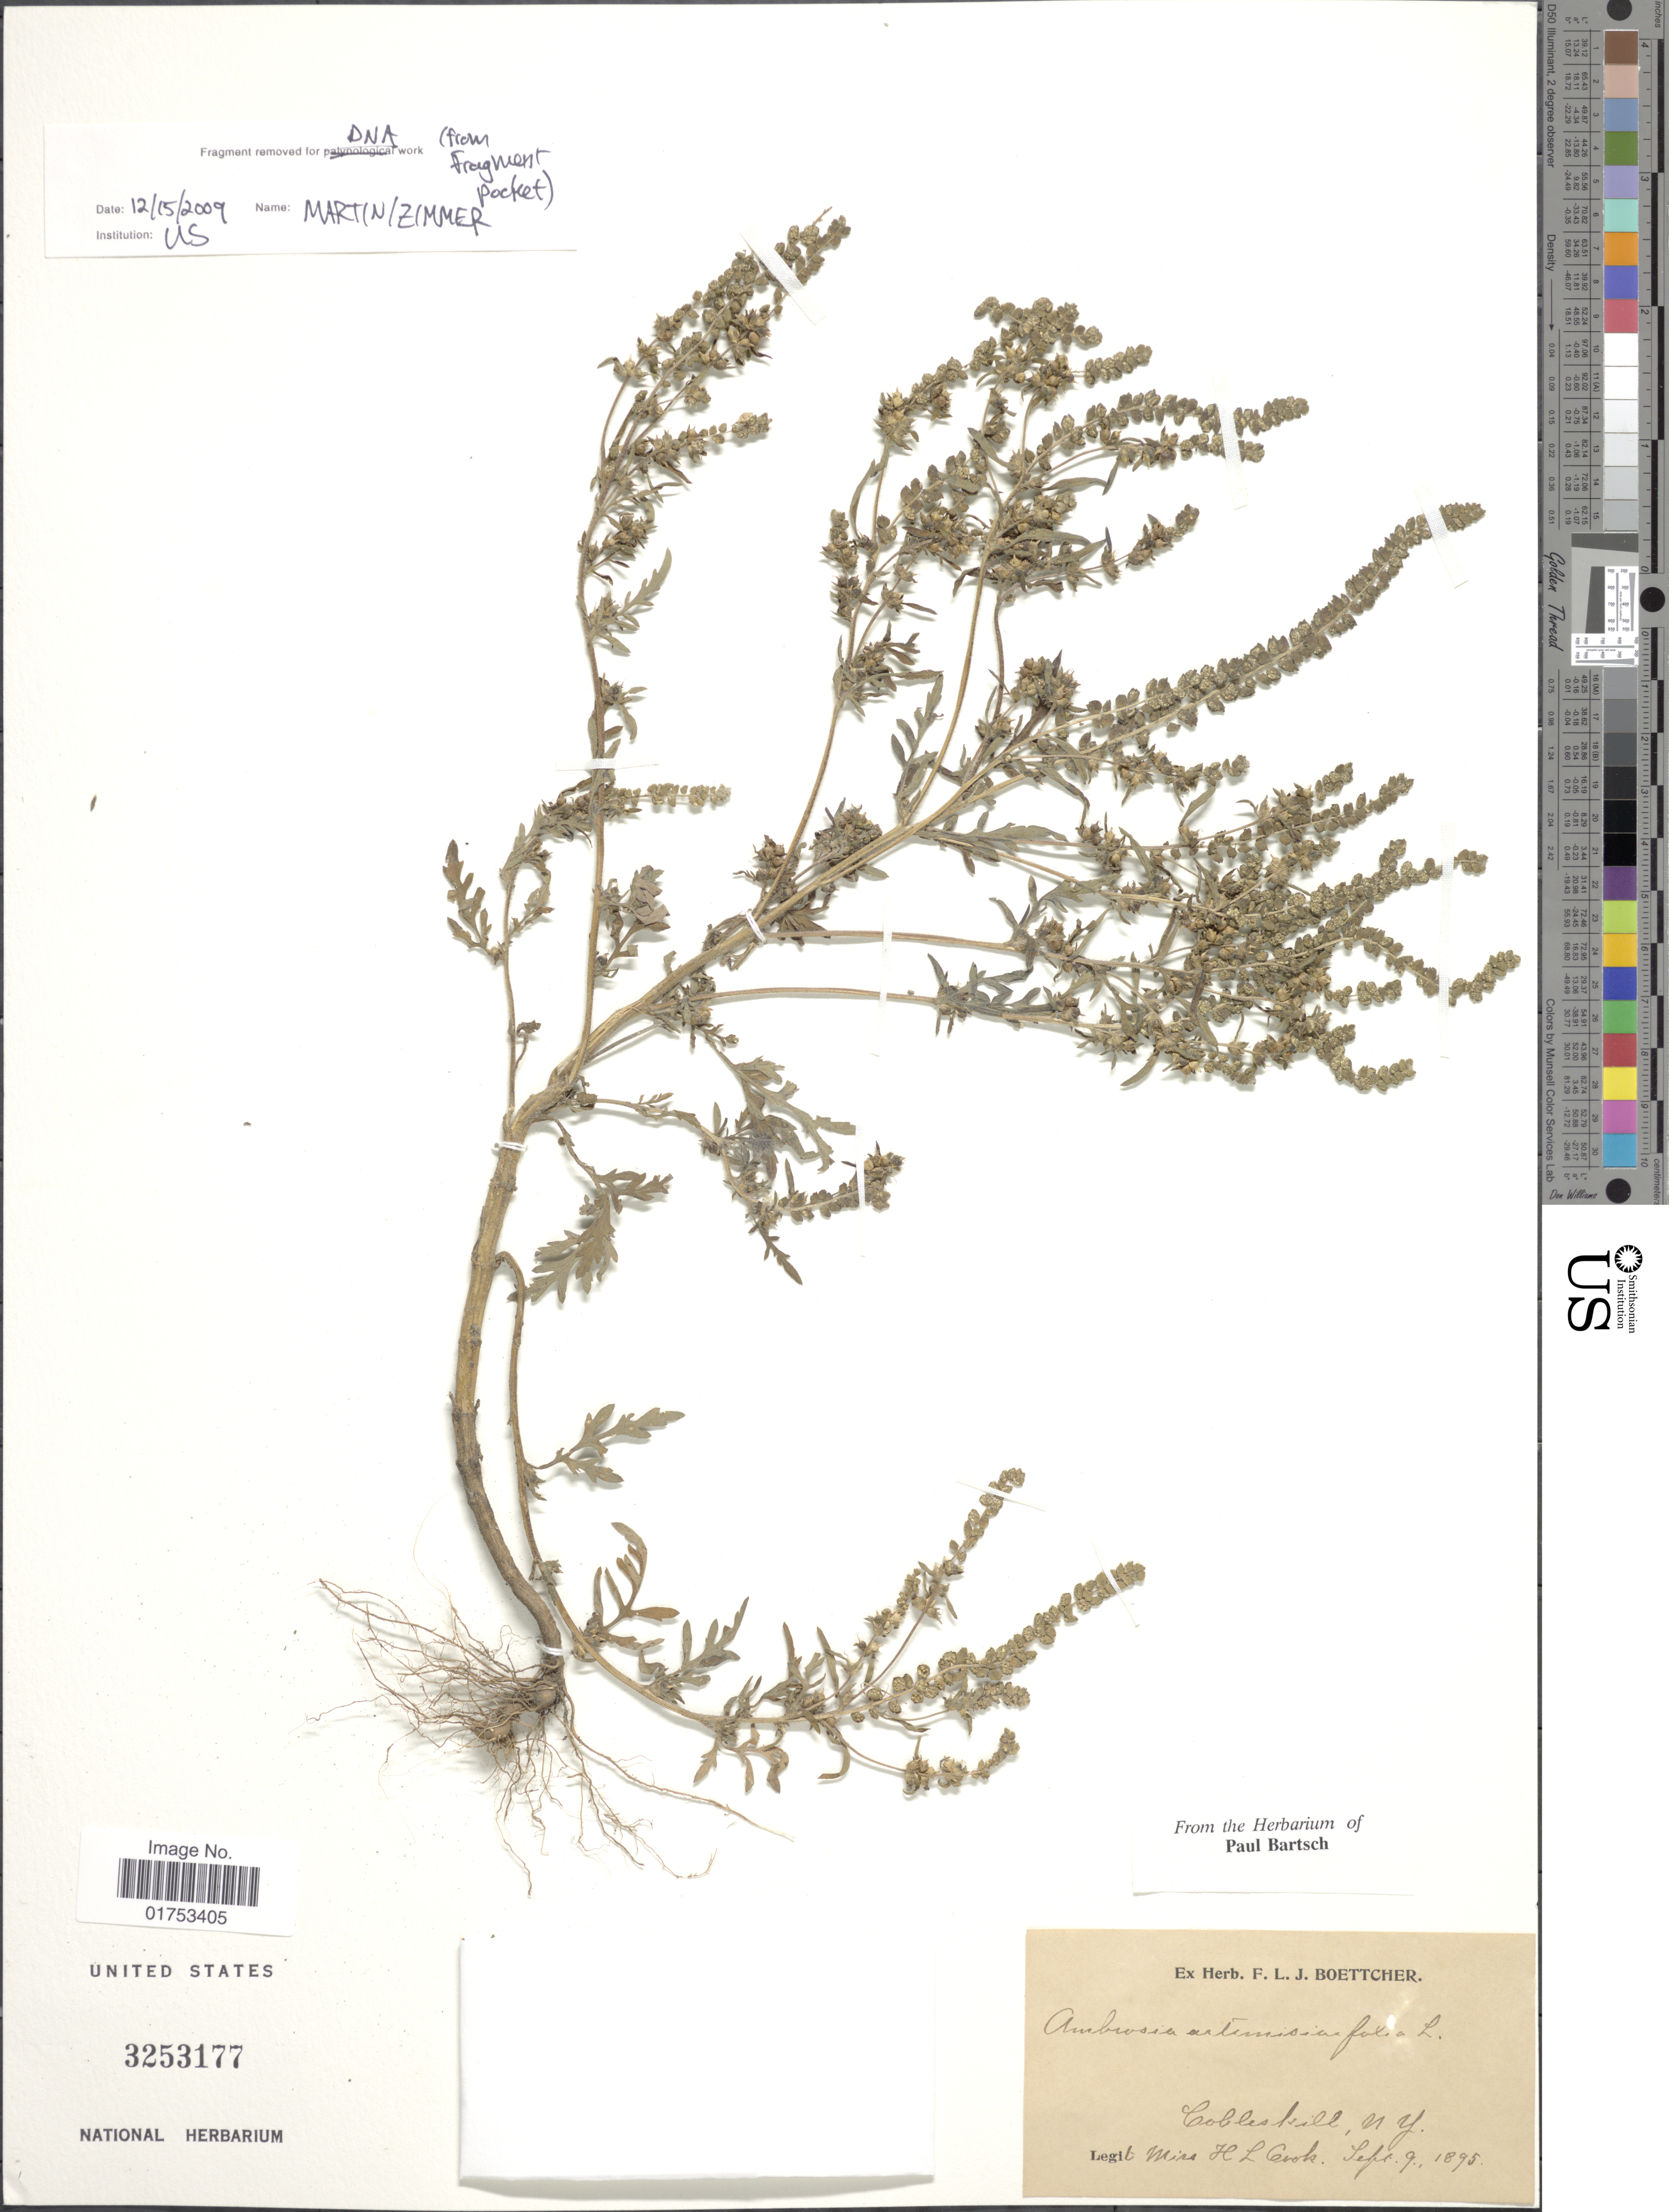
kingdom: Plantae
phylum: Tracheophyta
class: Magnoliopsida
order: Asterales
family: Asteraceae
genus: Ambrosia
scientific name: Ambrosia artemisiifolia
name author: L.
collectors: H. Cook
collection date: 1895-09-09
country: United States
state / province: New York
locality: Cobleshill, N. Y.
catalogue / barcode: US 3253177